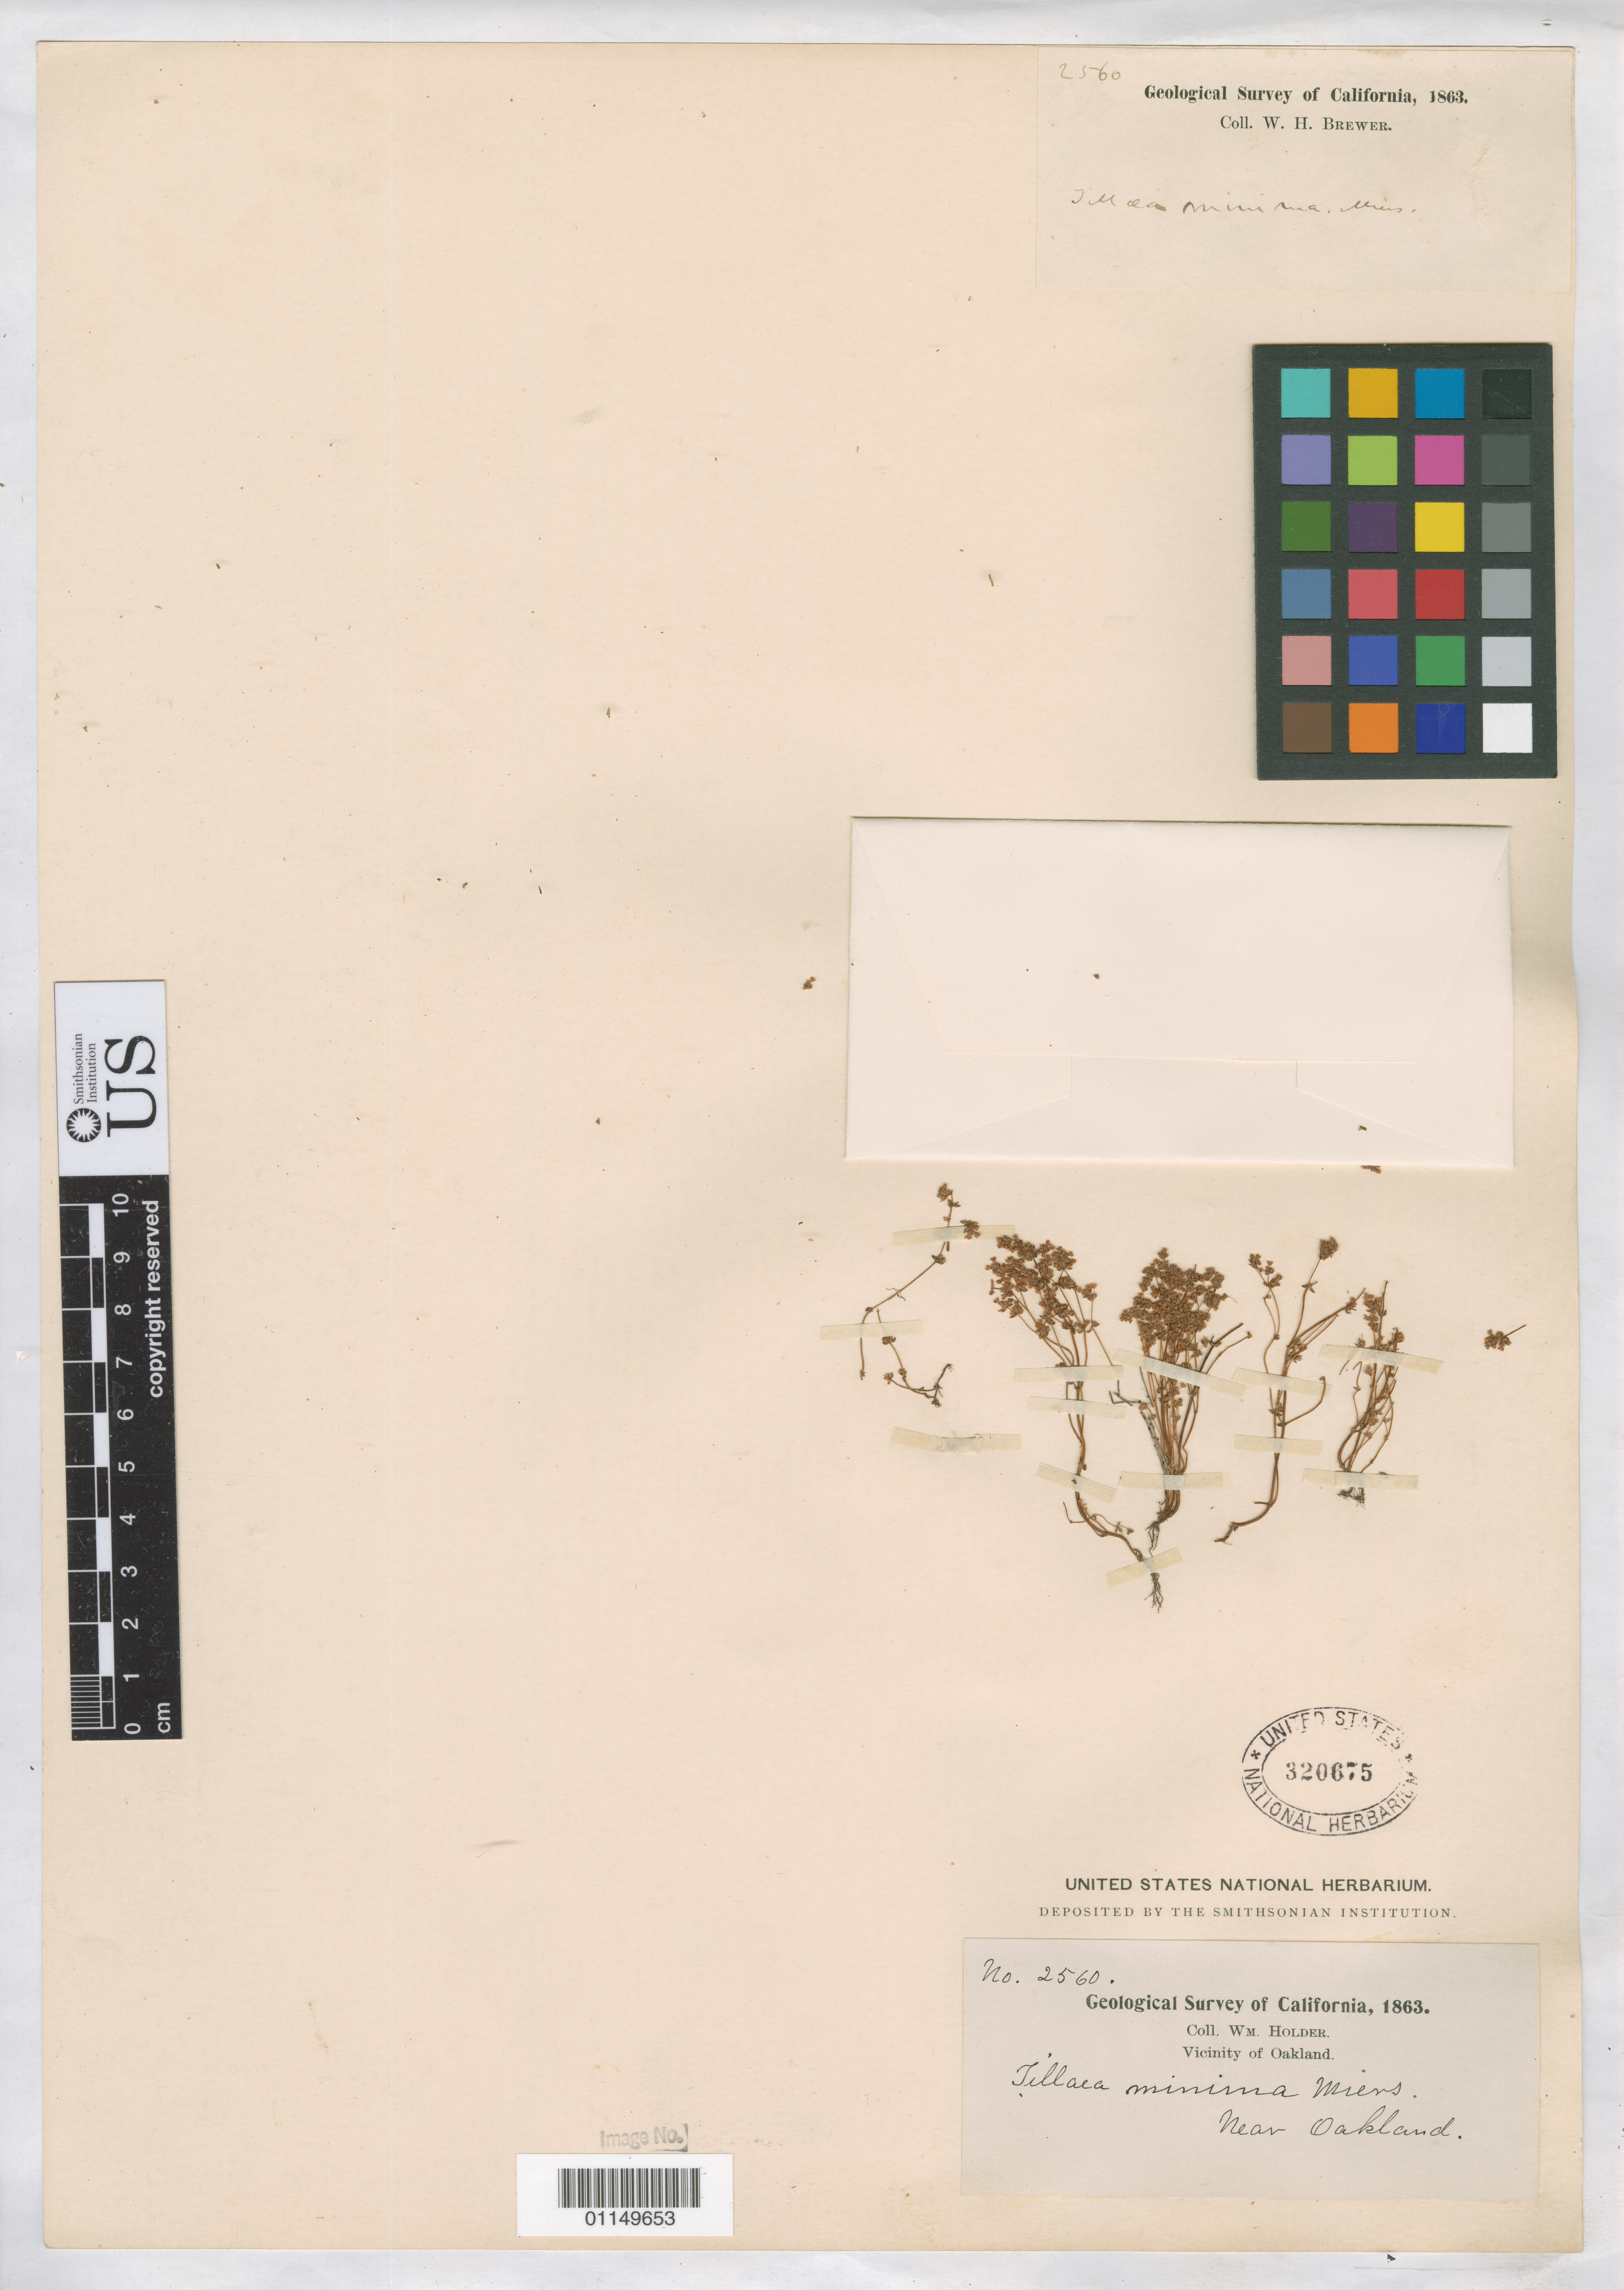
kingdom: Plantae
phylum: Tracheophyta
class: Magnoliopsida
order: Saxifragales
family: Crassulaceae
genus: Crassula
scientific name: Crassula connata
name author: (Ruiz & Pav.) A. Berger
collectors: W. Holder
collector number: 2560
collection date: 1863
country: United States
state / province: California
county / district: Alameda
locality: Near Oakland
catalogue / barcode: US 320675